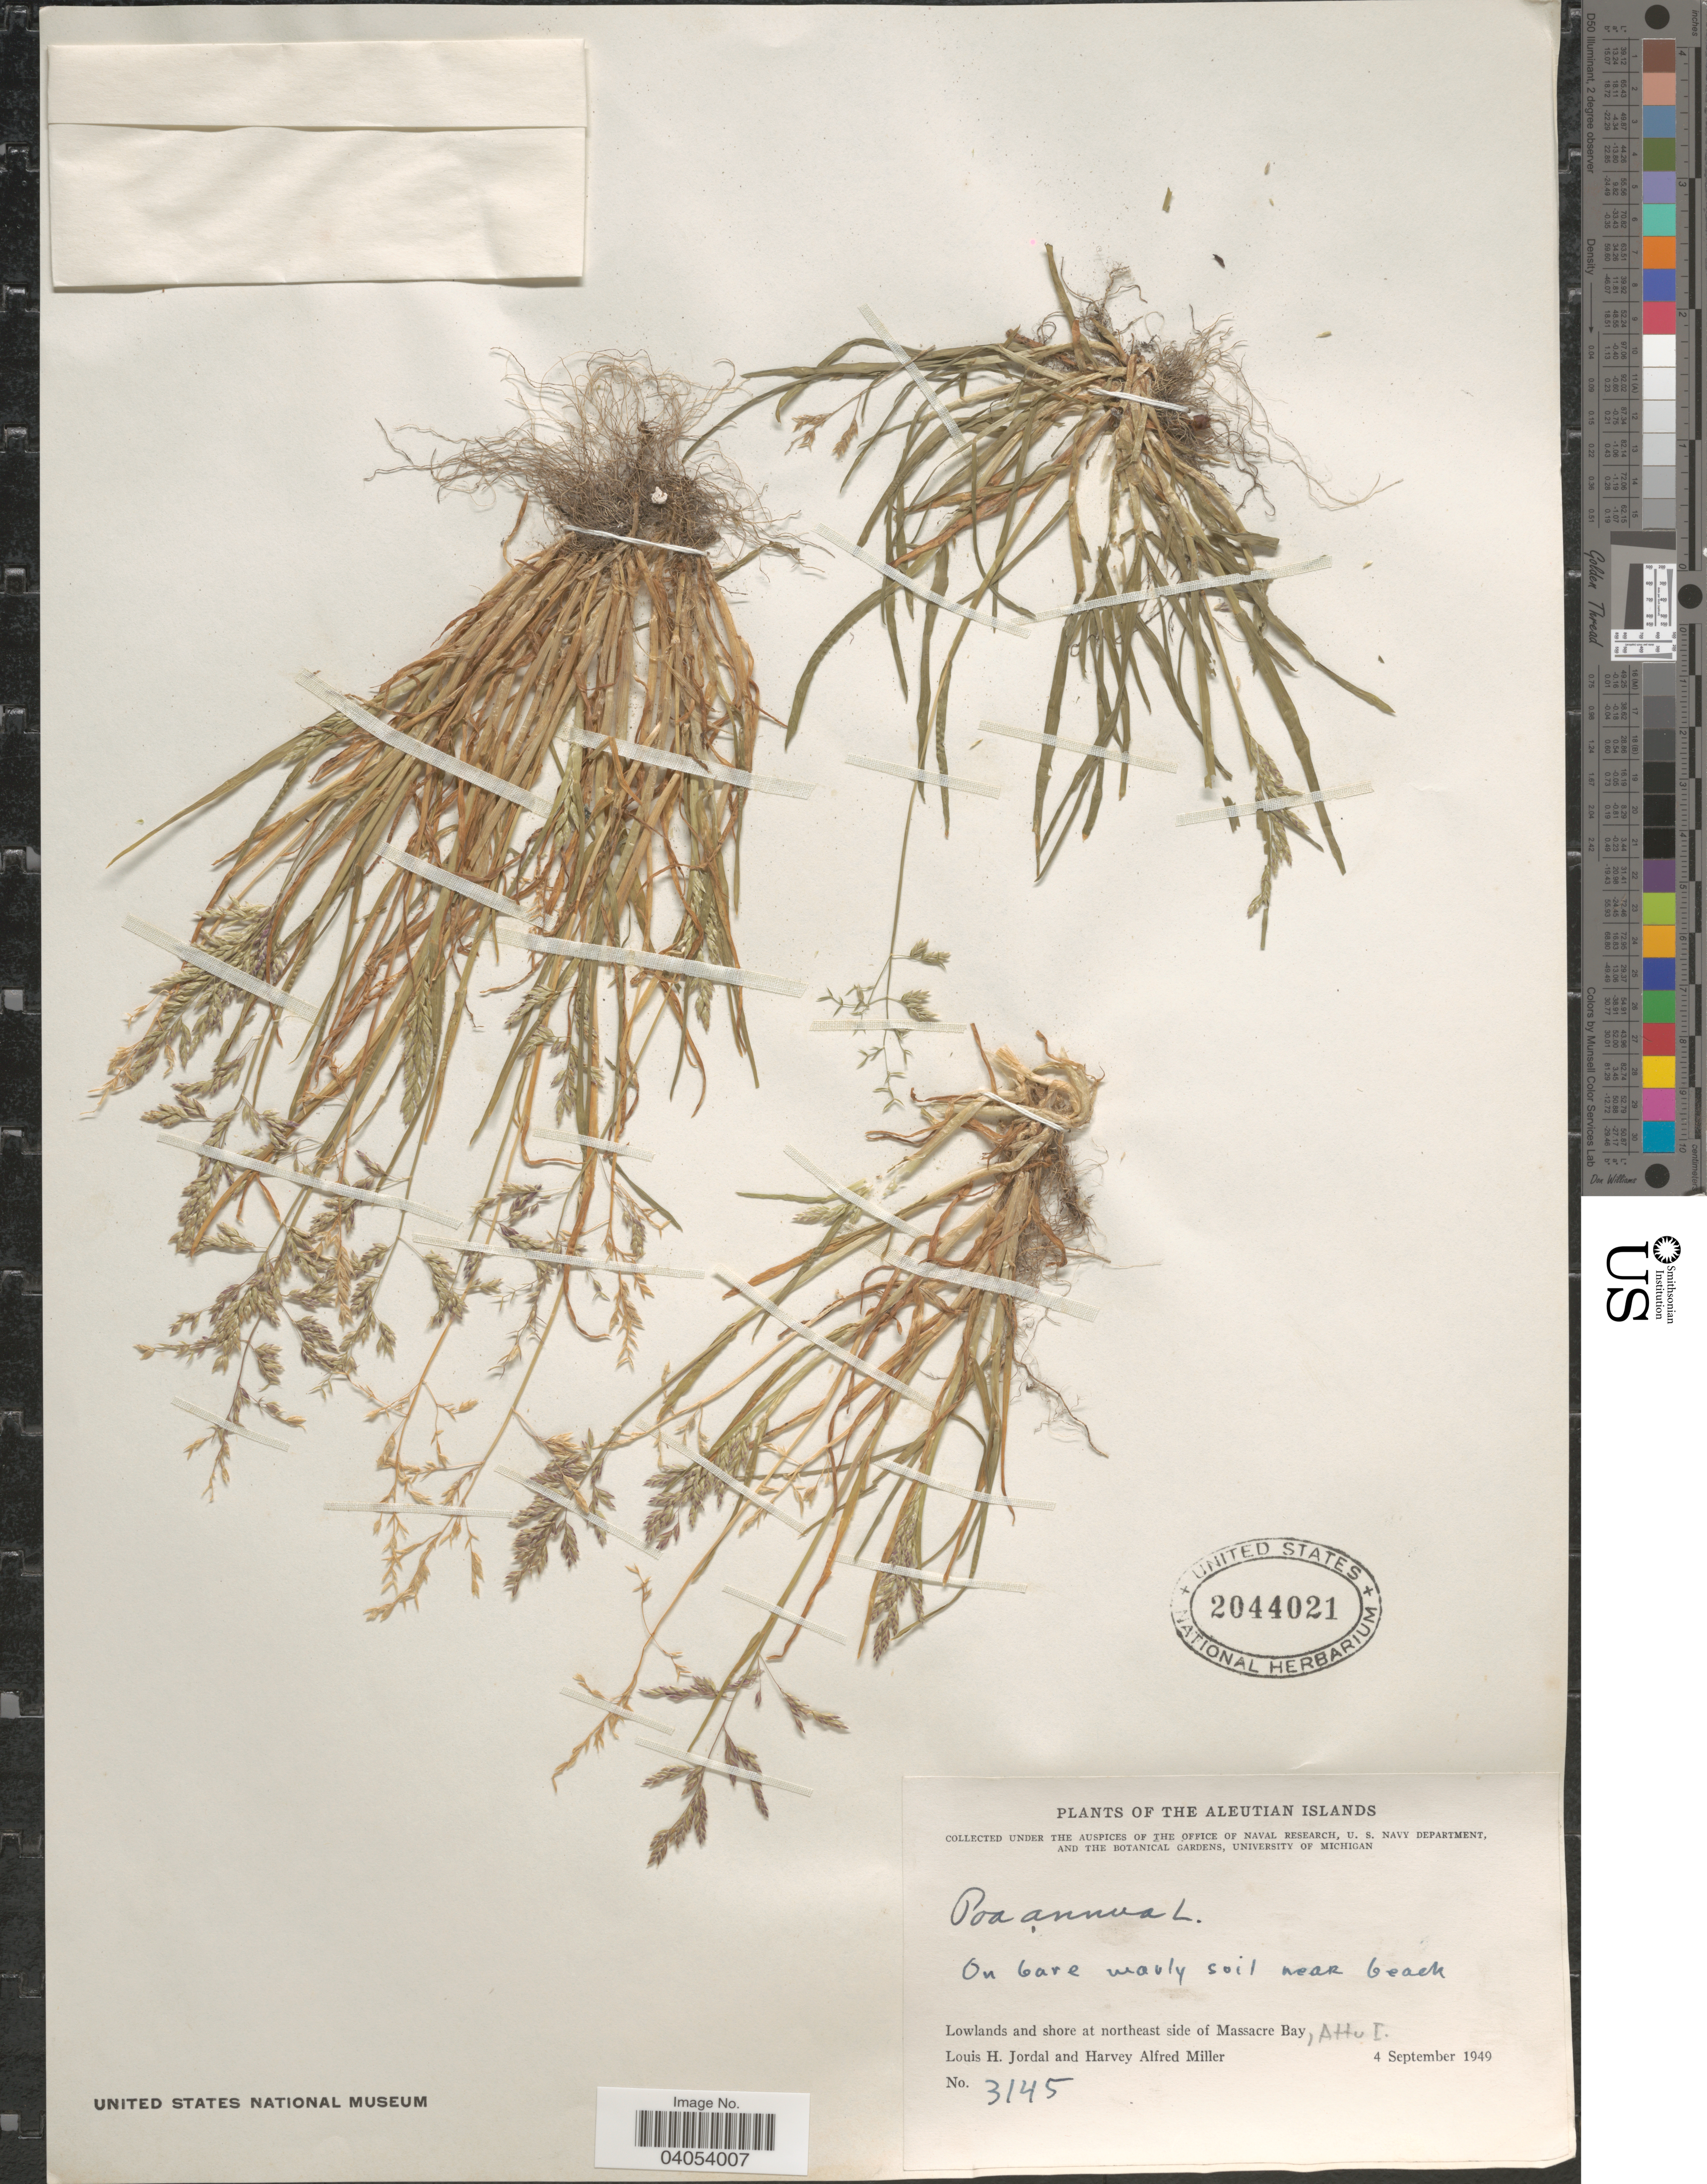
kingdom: Plantae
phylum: Tracheophyta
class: Liliopsida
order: Poales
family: Poaceae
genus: Poa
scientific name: Poa annua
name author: L.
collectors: L. Jordal & H. A. Miller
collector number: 3145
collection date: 1949-09-04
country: United States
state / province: Alaska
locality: The Aleutian Islands. Lowlands and shore at northeast side of Massacre Bay, Atto I.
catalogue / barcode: US 2044021